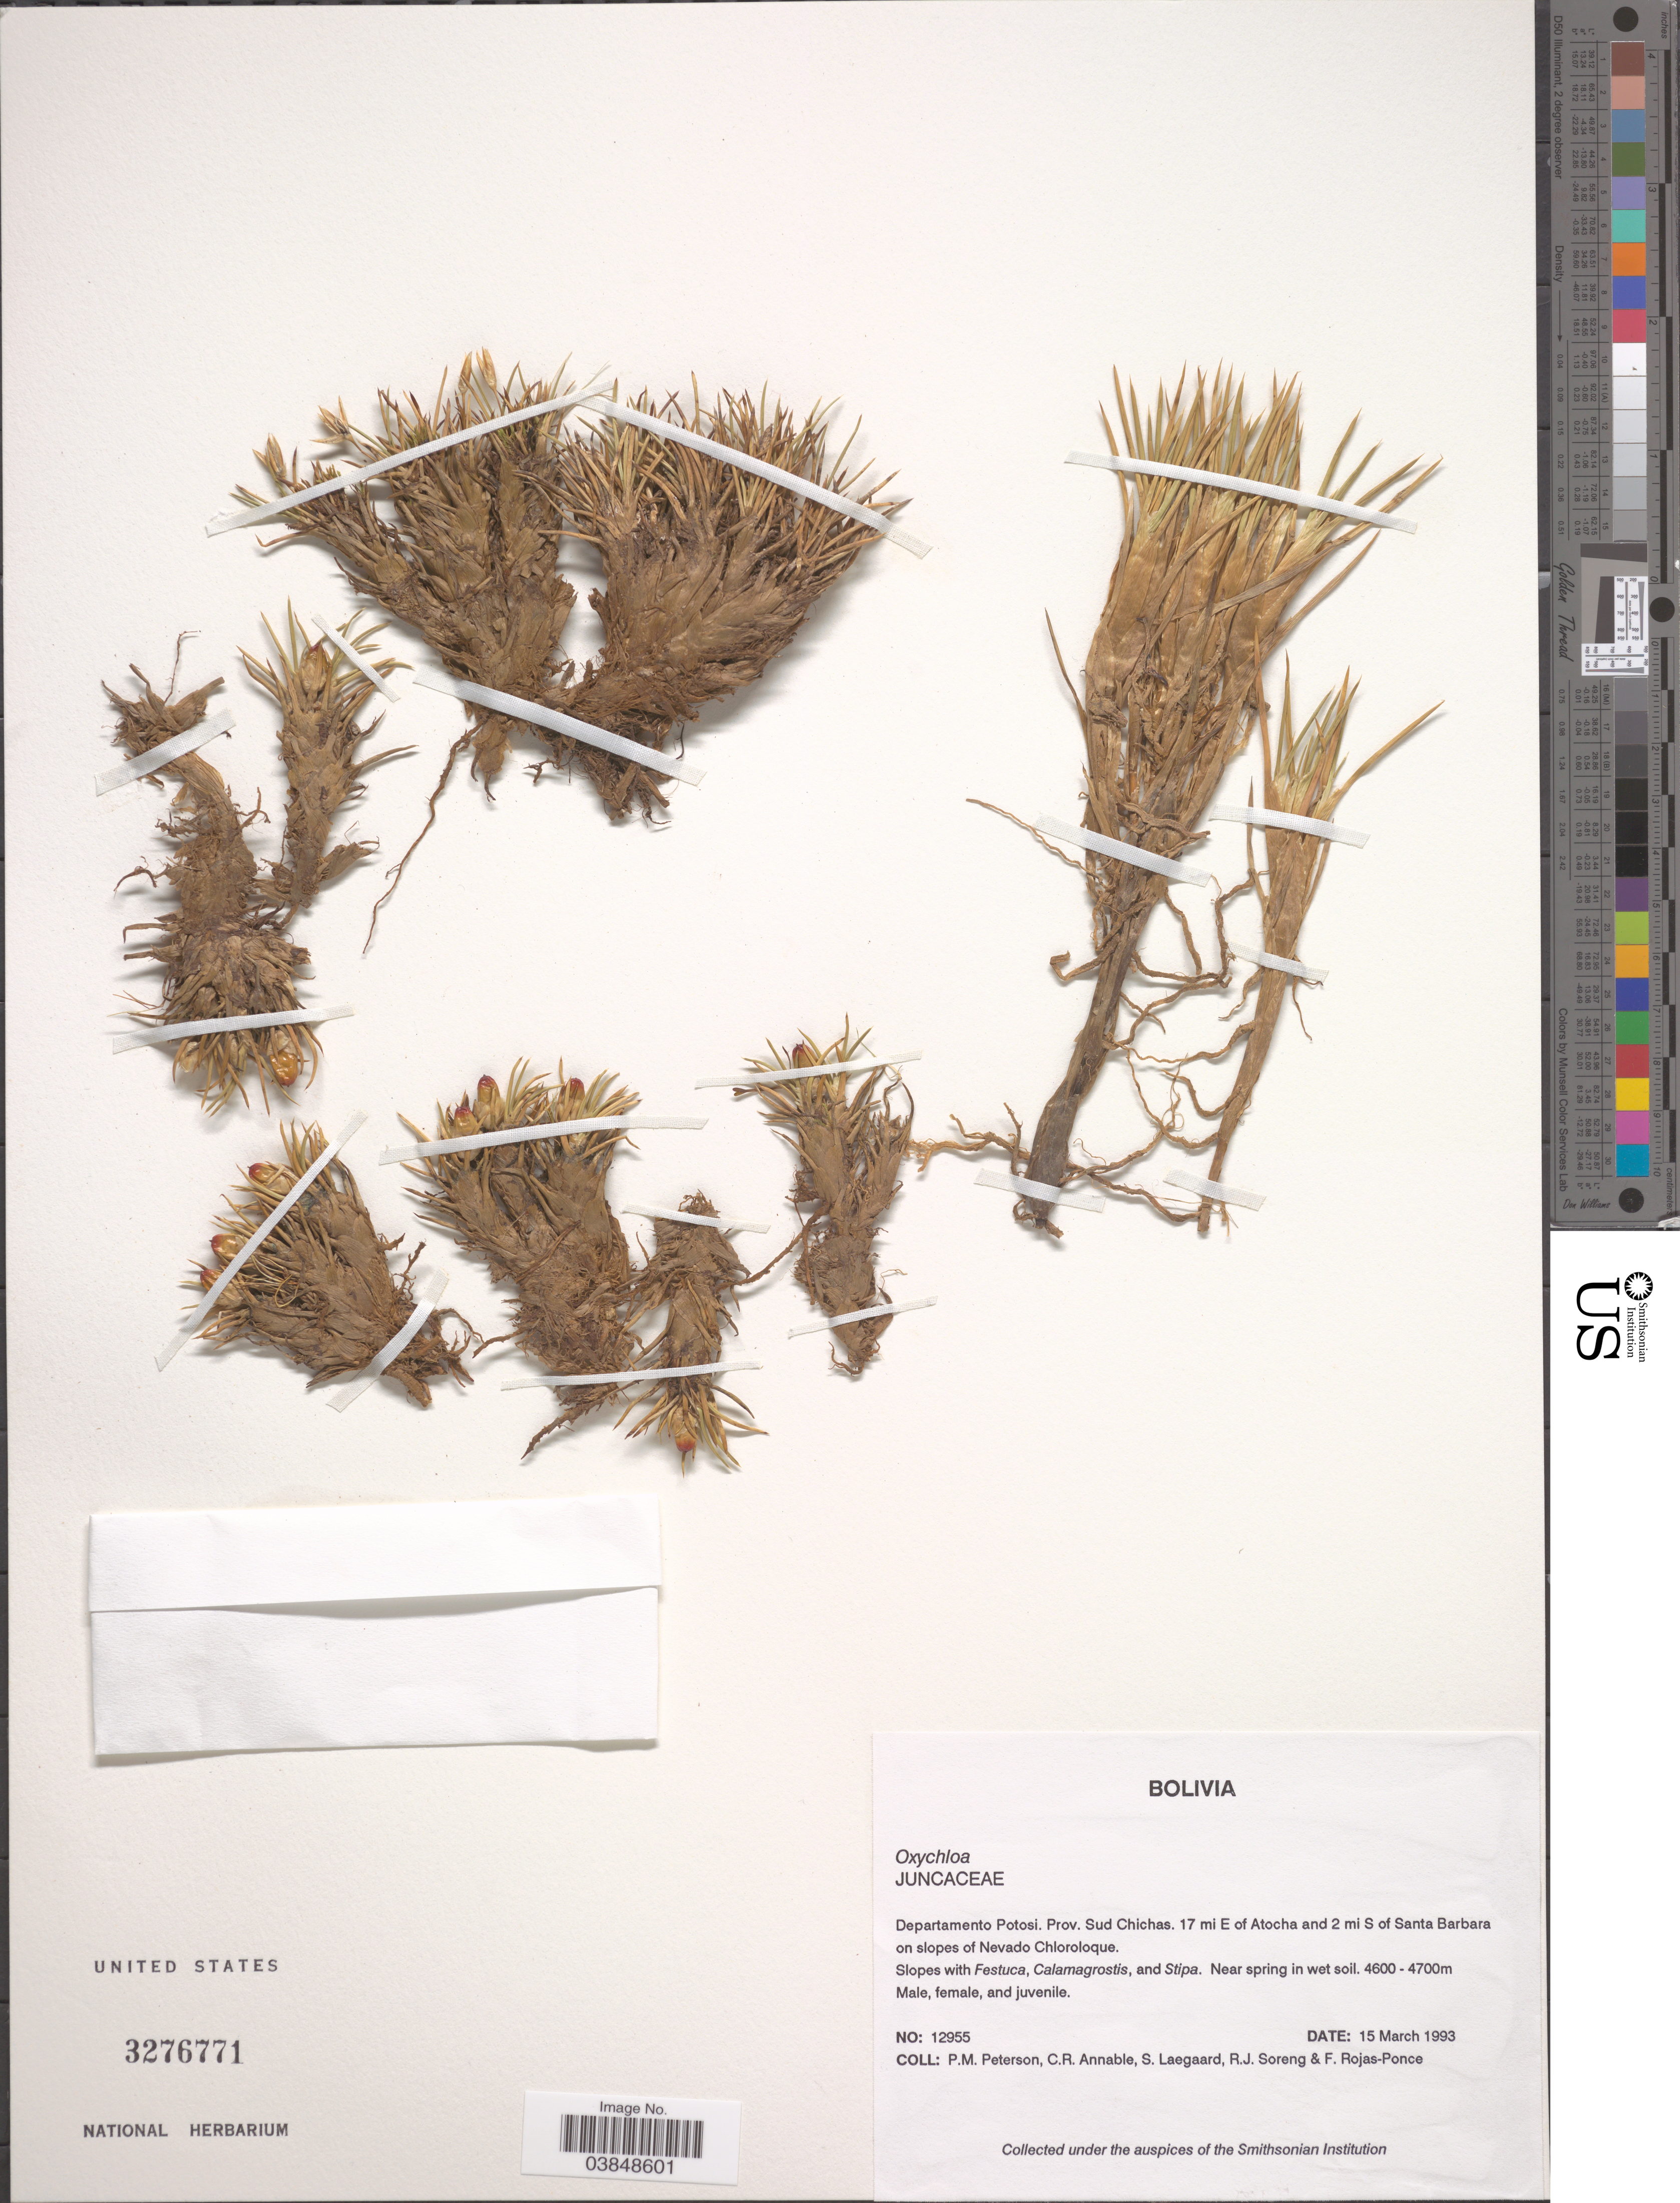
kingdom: Plantae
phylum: Tracheophyta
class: Liliopsida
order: Poales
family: Juncaceae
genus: Oxychloe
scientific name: Oxychloë andina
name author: Phil.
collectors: P. M. Peterson, C. R. Annable, S. Lægaard, R. J. Soreng & F. Rojas-Ponce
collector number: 12955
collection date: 1993-03-15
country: Bolivia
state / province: Potosi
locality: Departamento Potosi. Prov. Sud Chichas. 17 mi E of Atocha and 2 mi S of Santa Barbara on slopes of Nevado Chloroloque.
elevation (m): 4600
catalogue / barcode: US 3276771